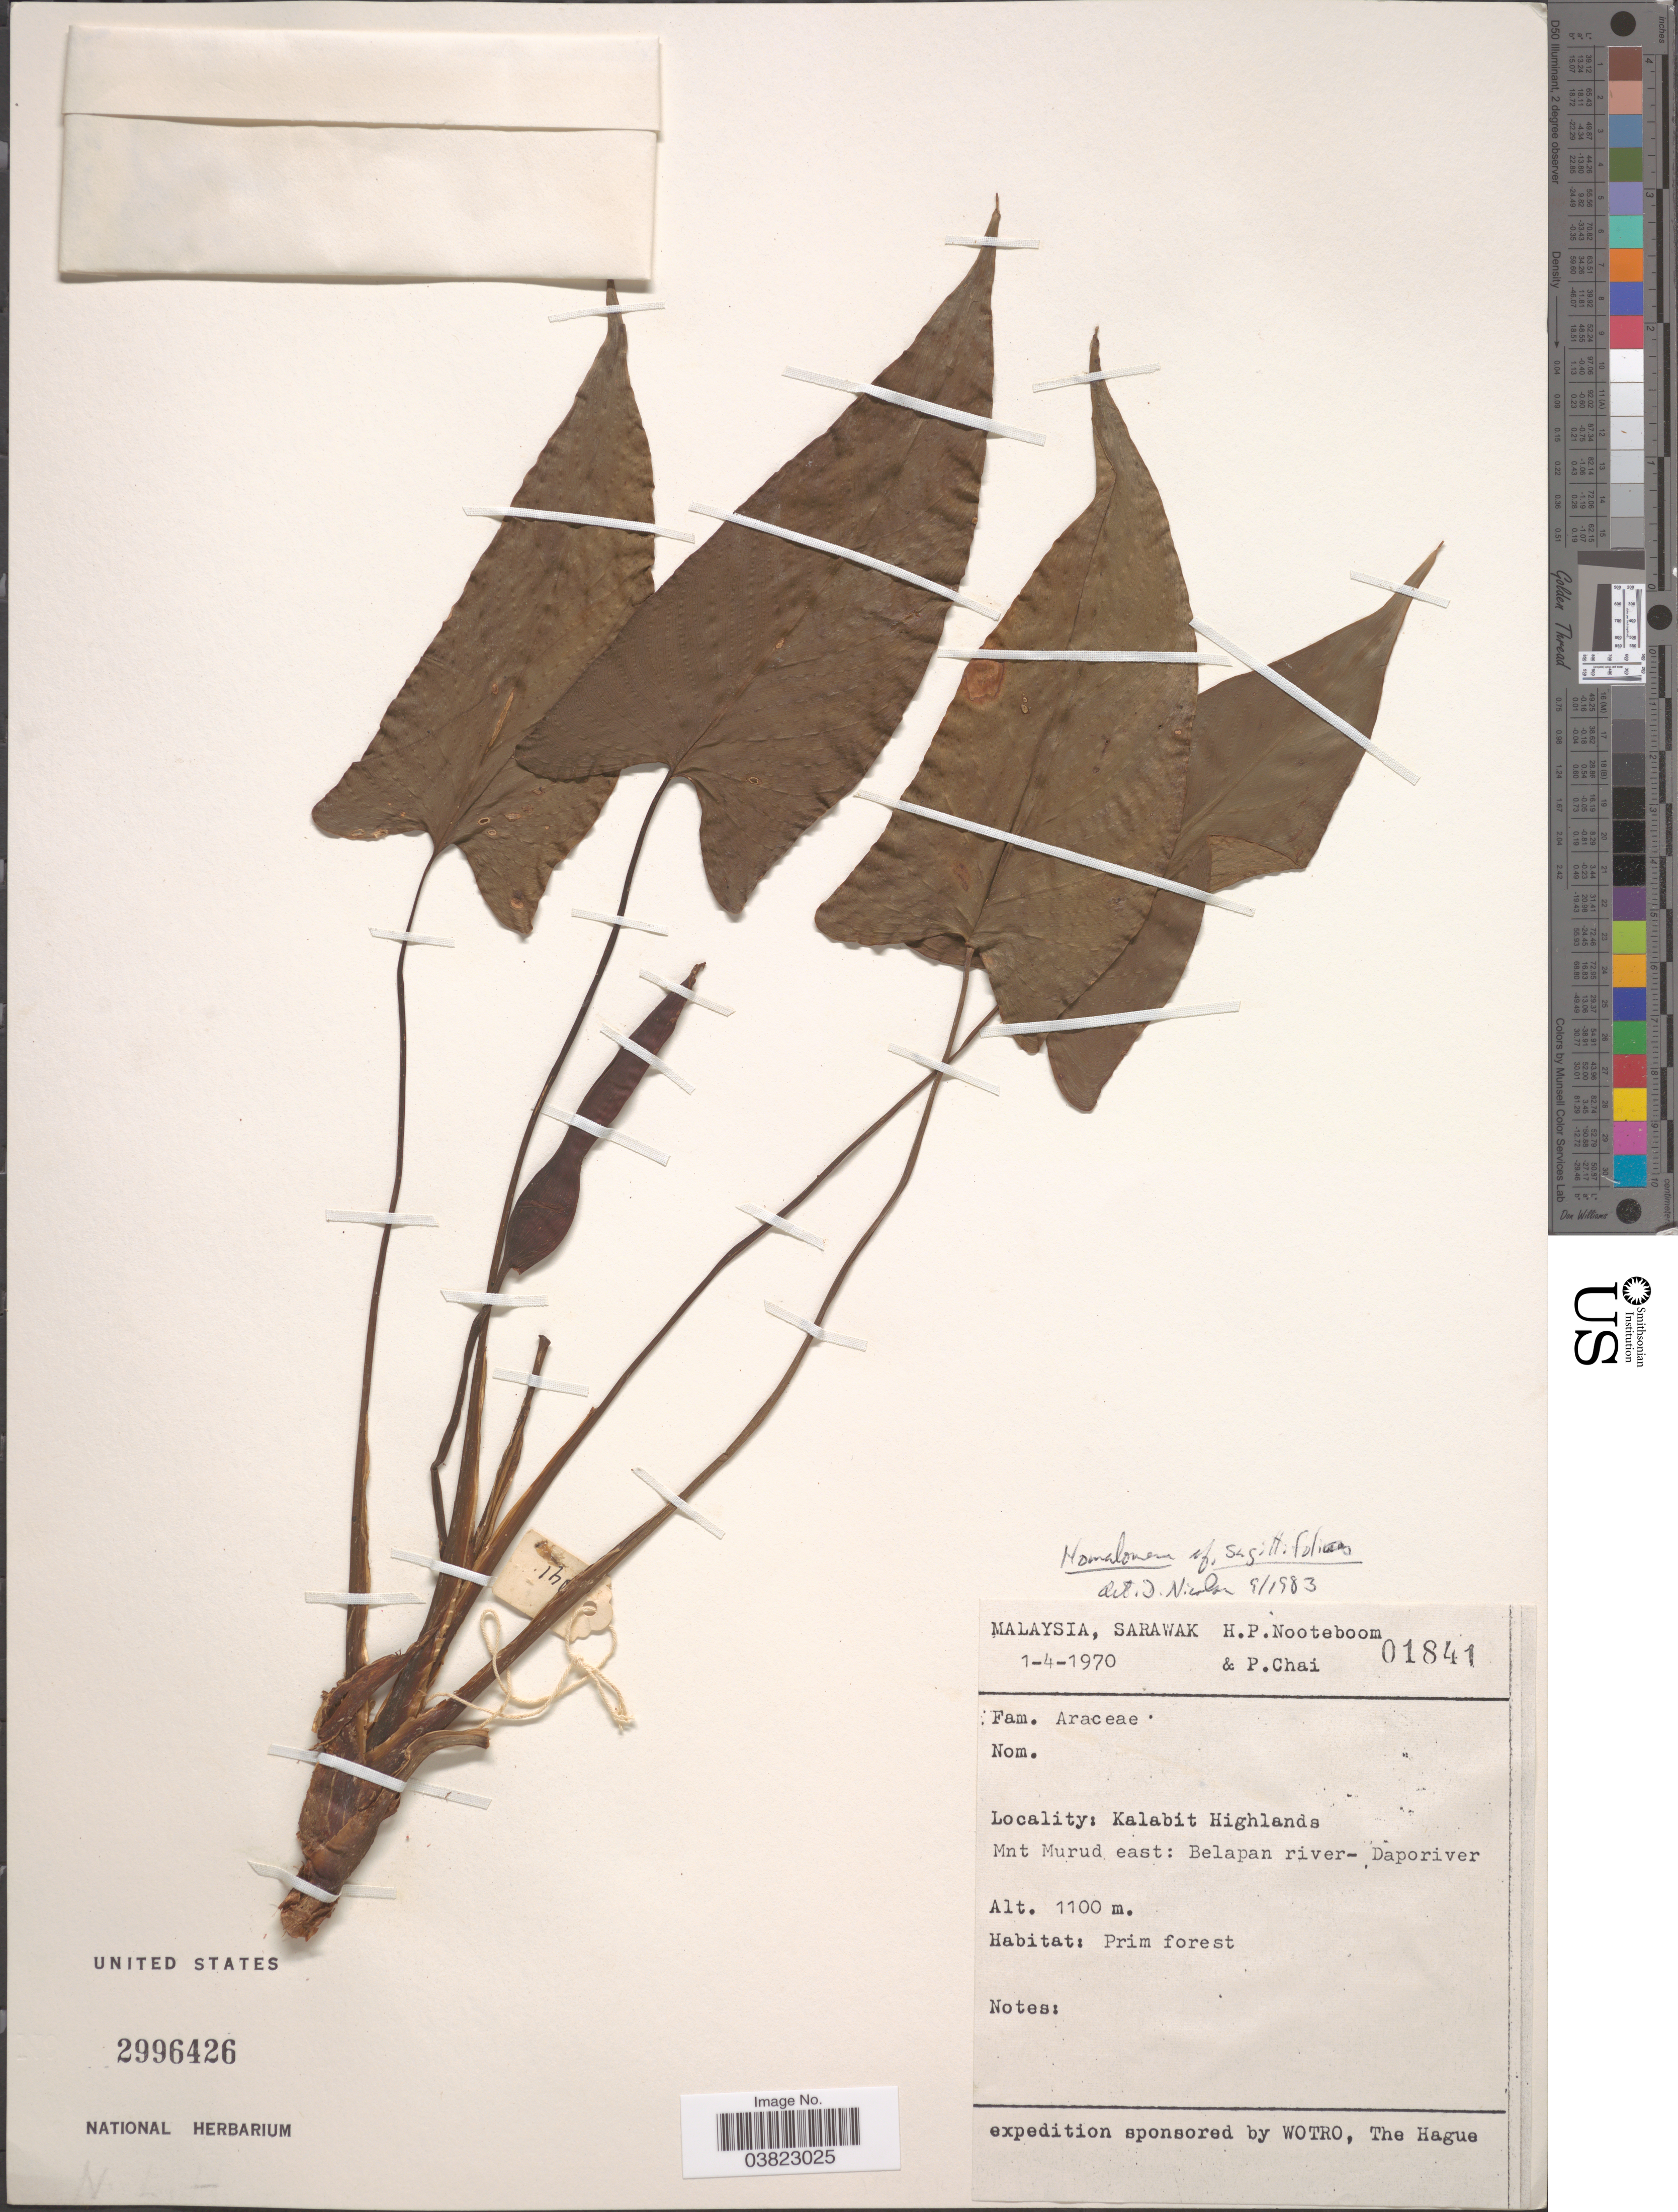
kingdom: Plantae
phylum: Tracheophyta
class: Liliopsida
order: Alismatales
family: Araceae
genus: Homalomena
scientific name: Homalomena sagitifolium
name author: Jungh. ex Schott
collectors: H. P. Nooteboom & P. Chai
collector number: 01841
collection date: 1970-04-01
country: Malaysia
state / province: Sarawak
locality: Kalabit Highlands. Mnt Murud east: Belapan river - Daporiver.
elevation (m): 1100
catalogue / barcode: US 2996426